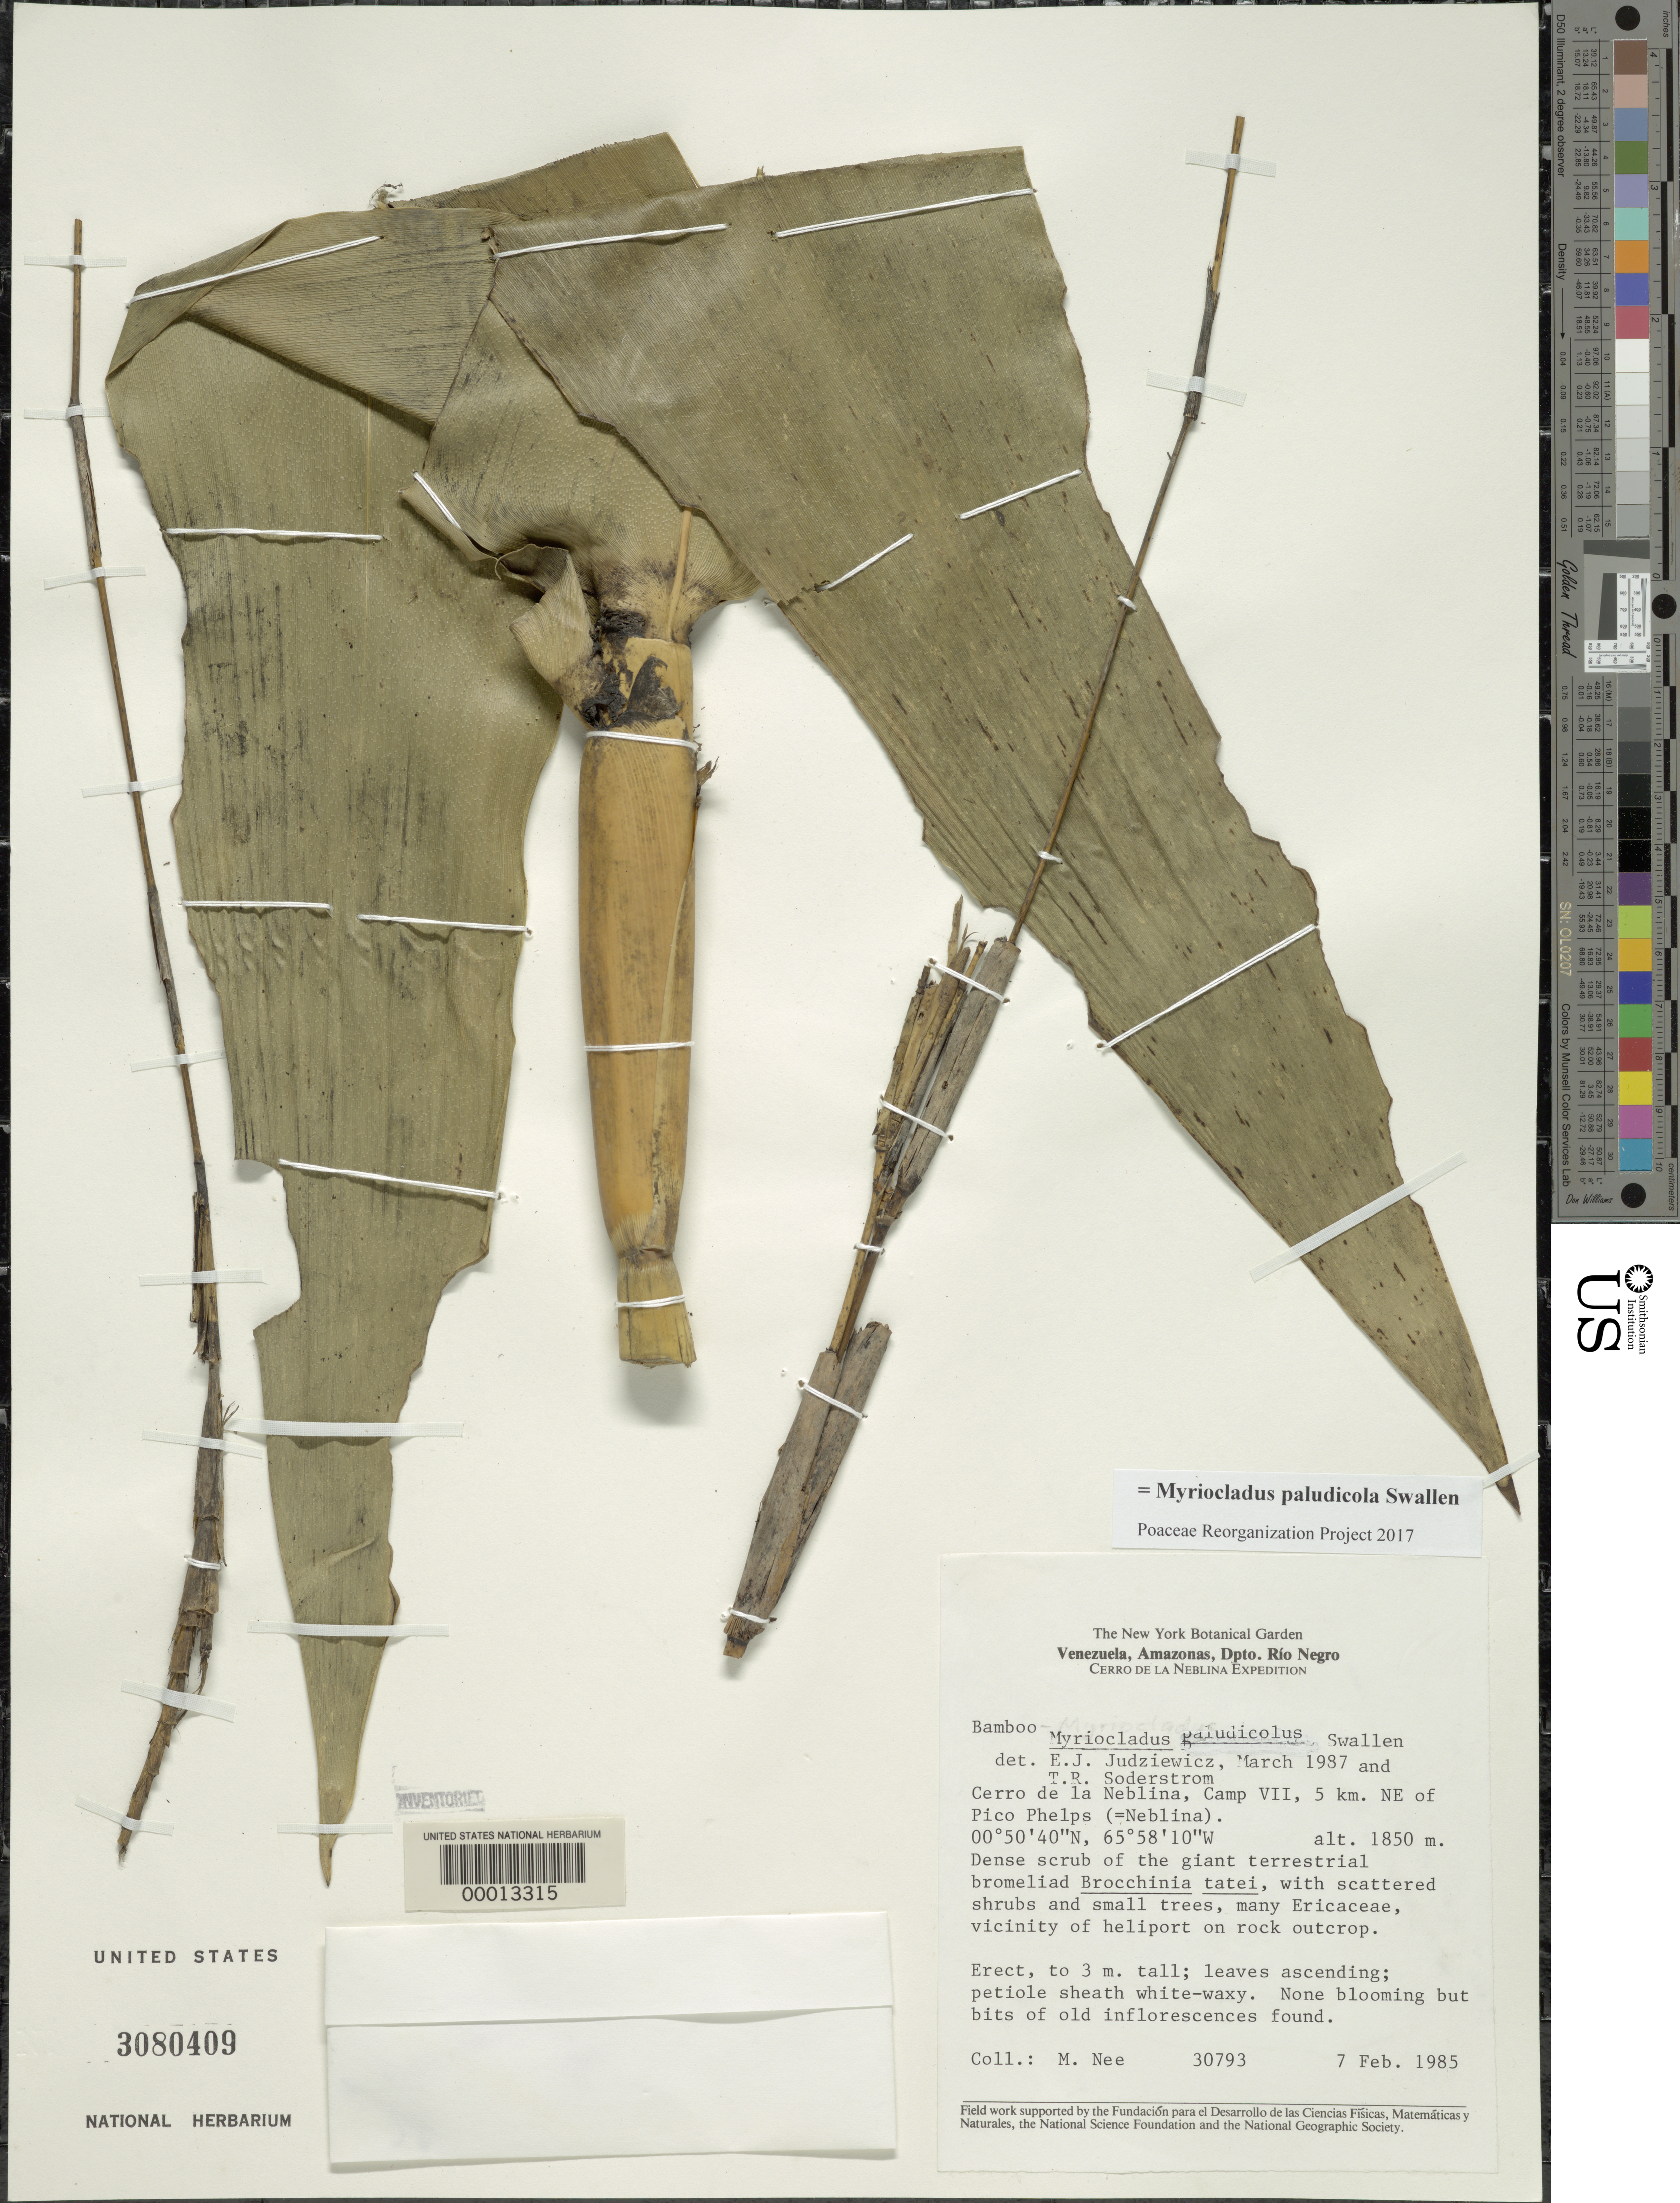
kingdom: Plantae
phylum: Tracheophyta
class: Liliopsida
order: Poales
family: Poaceae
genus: Myriocladus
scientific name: Myriocladus paludicola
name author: Swallen in Maguire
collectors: M. Nee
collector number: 30793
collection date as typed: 07 Feb 1985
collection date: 1985-02-07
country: Venezuela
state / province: Amazonas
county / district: Rio Negro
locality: Cerro de la neblina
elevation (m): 1850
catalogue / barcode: US 3080409